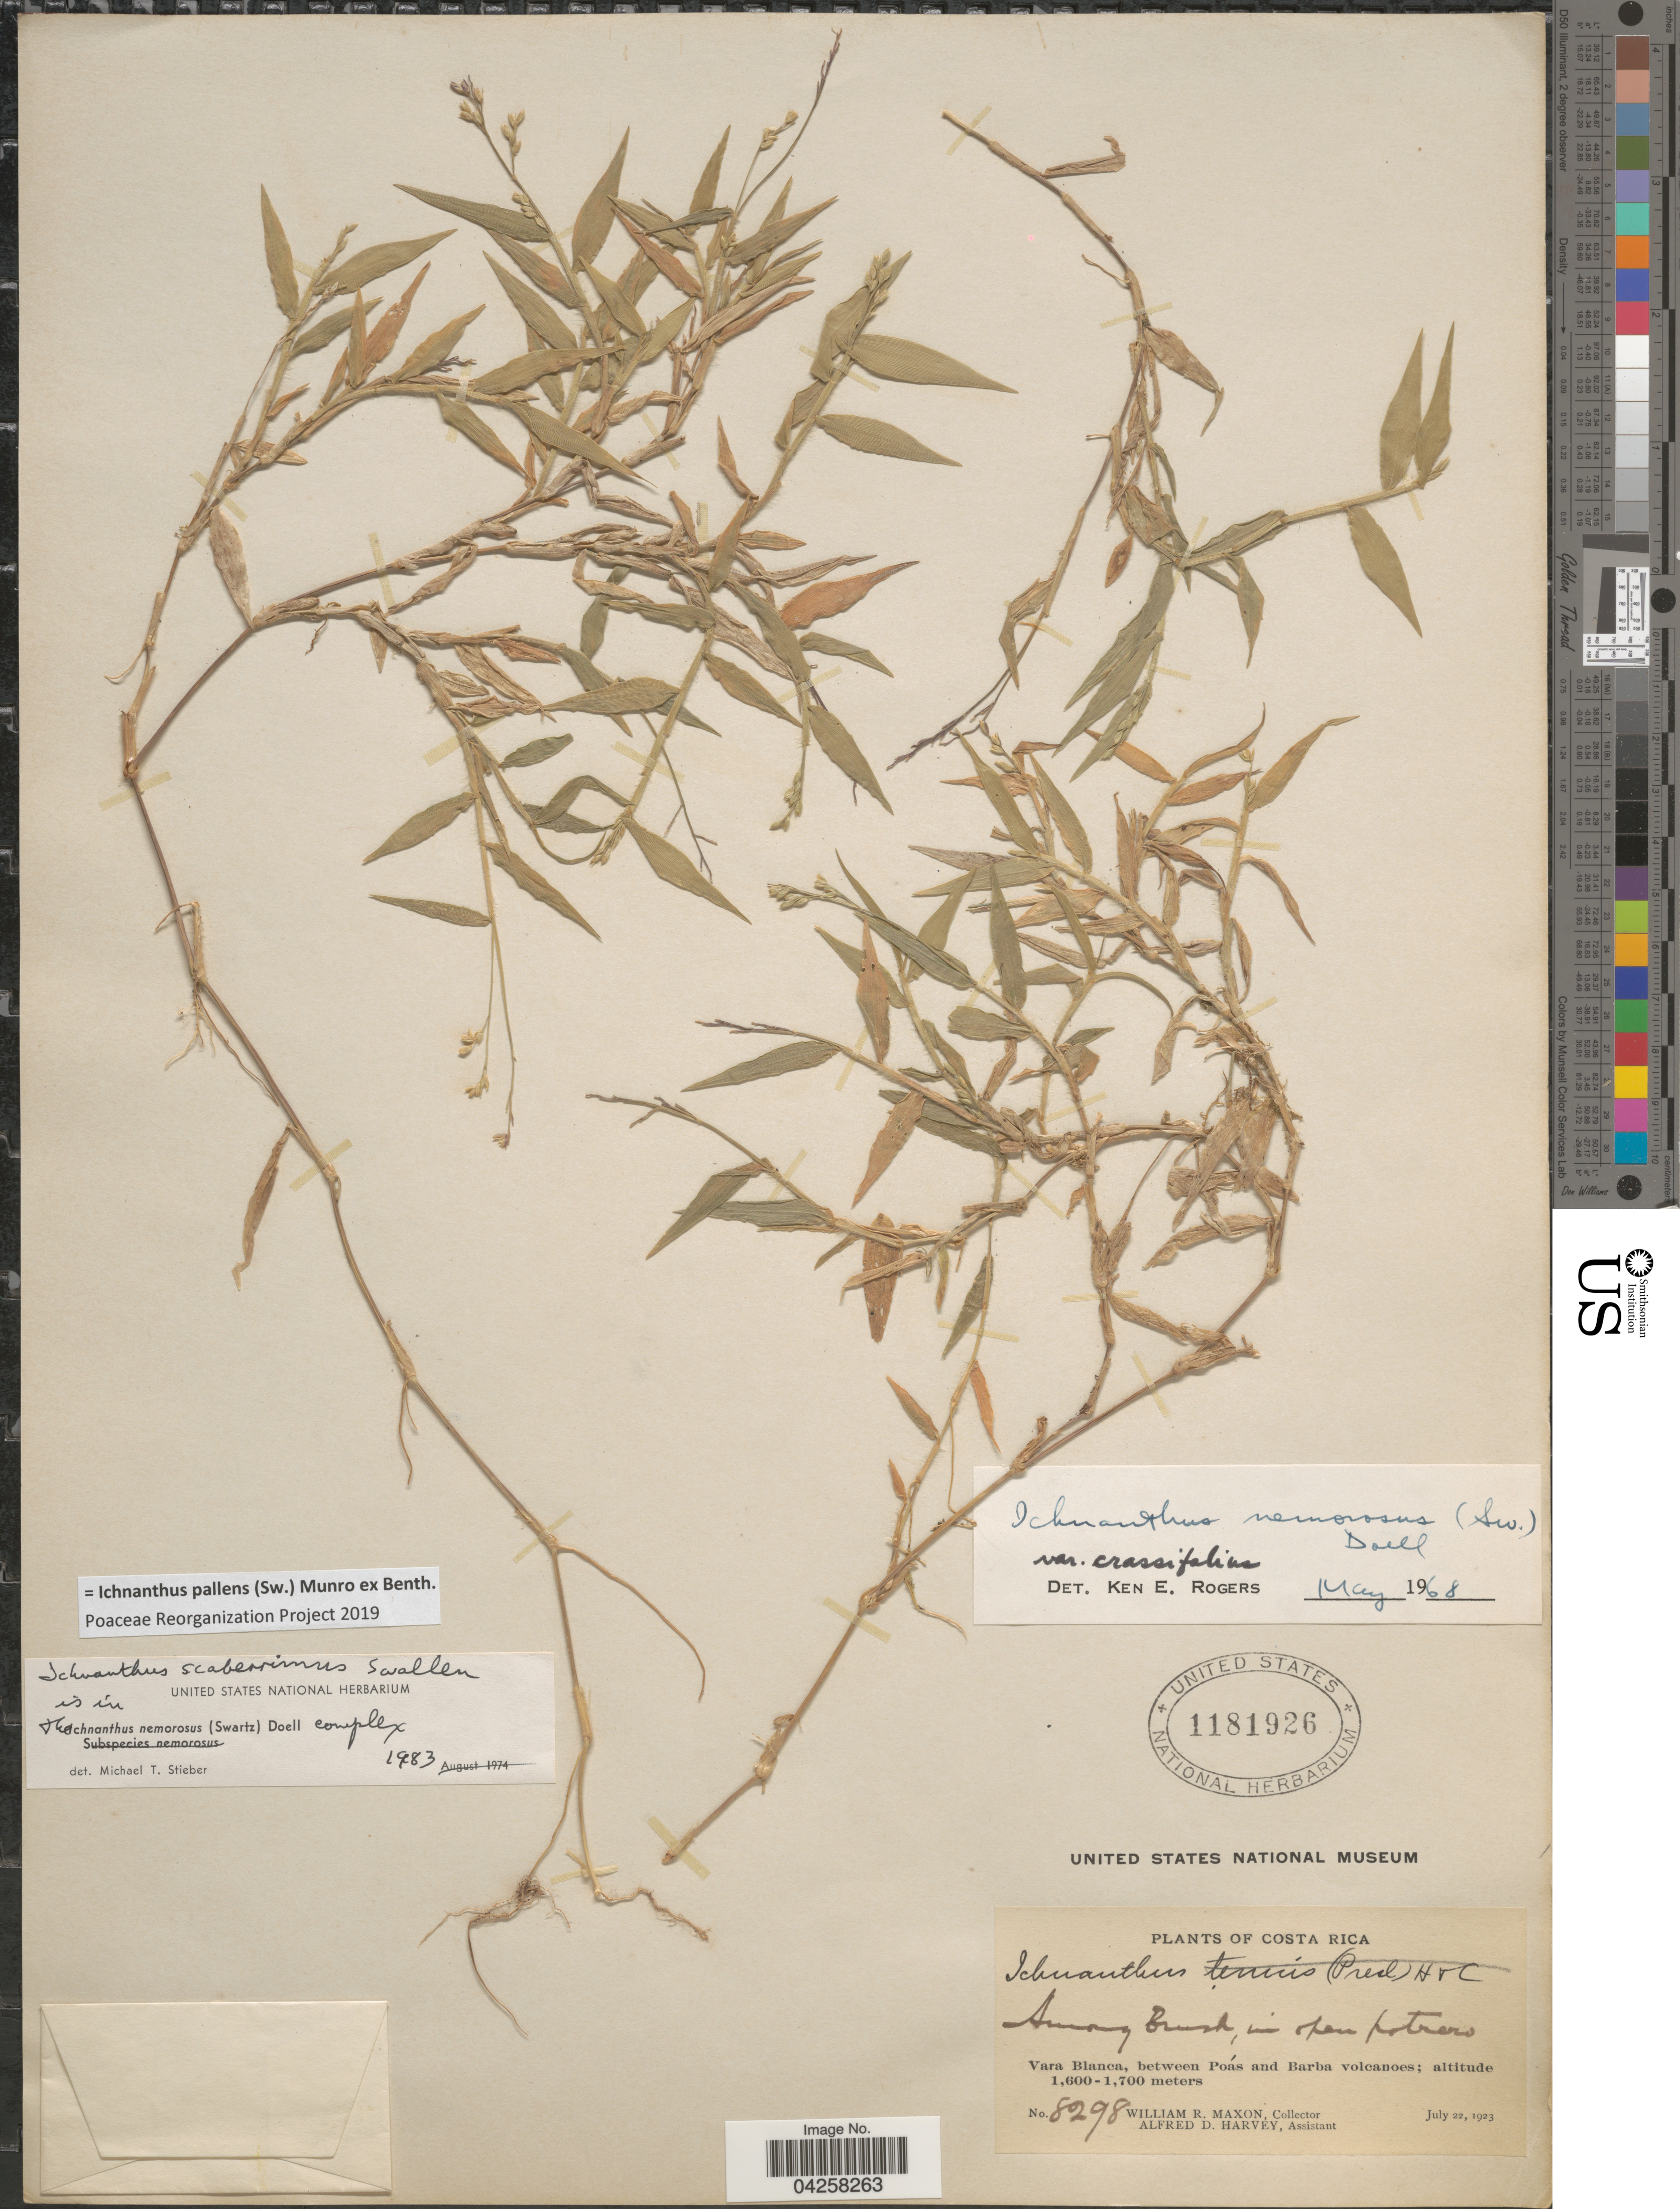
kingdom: Plantae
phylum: Tracheophyta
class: Liliopsida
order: Poales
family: Poaceae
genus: Ichnanthus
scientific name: Ichnanthus pallens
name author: (Sw.) Munro ex Benth.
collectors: W. R. Maxon & A. D. Harvey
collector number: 8298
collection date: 1923-07-22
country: Costa Rica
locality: Vara Blanca, between Poás and Barba volcanoes.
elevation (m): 1600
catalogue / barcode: US 1181926